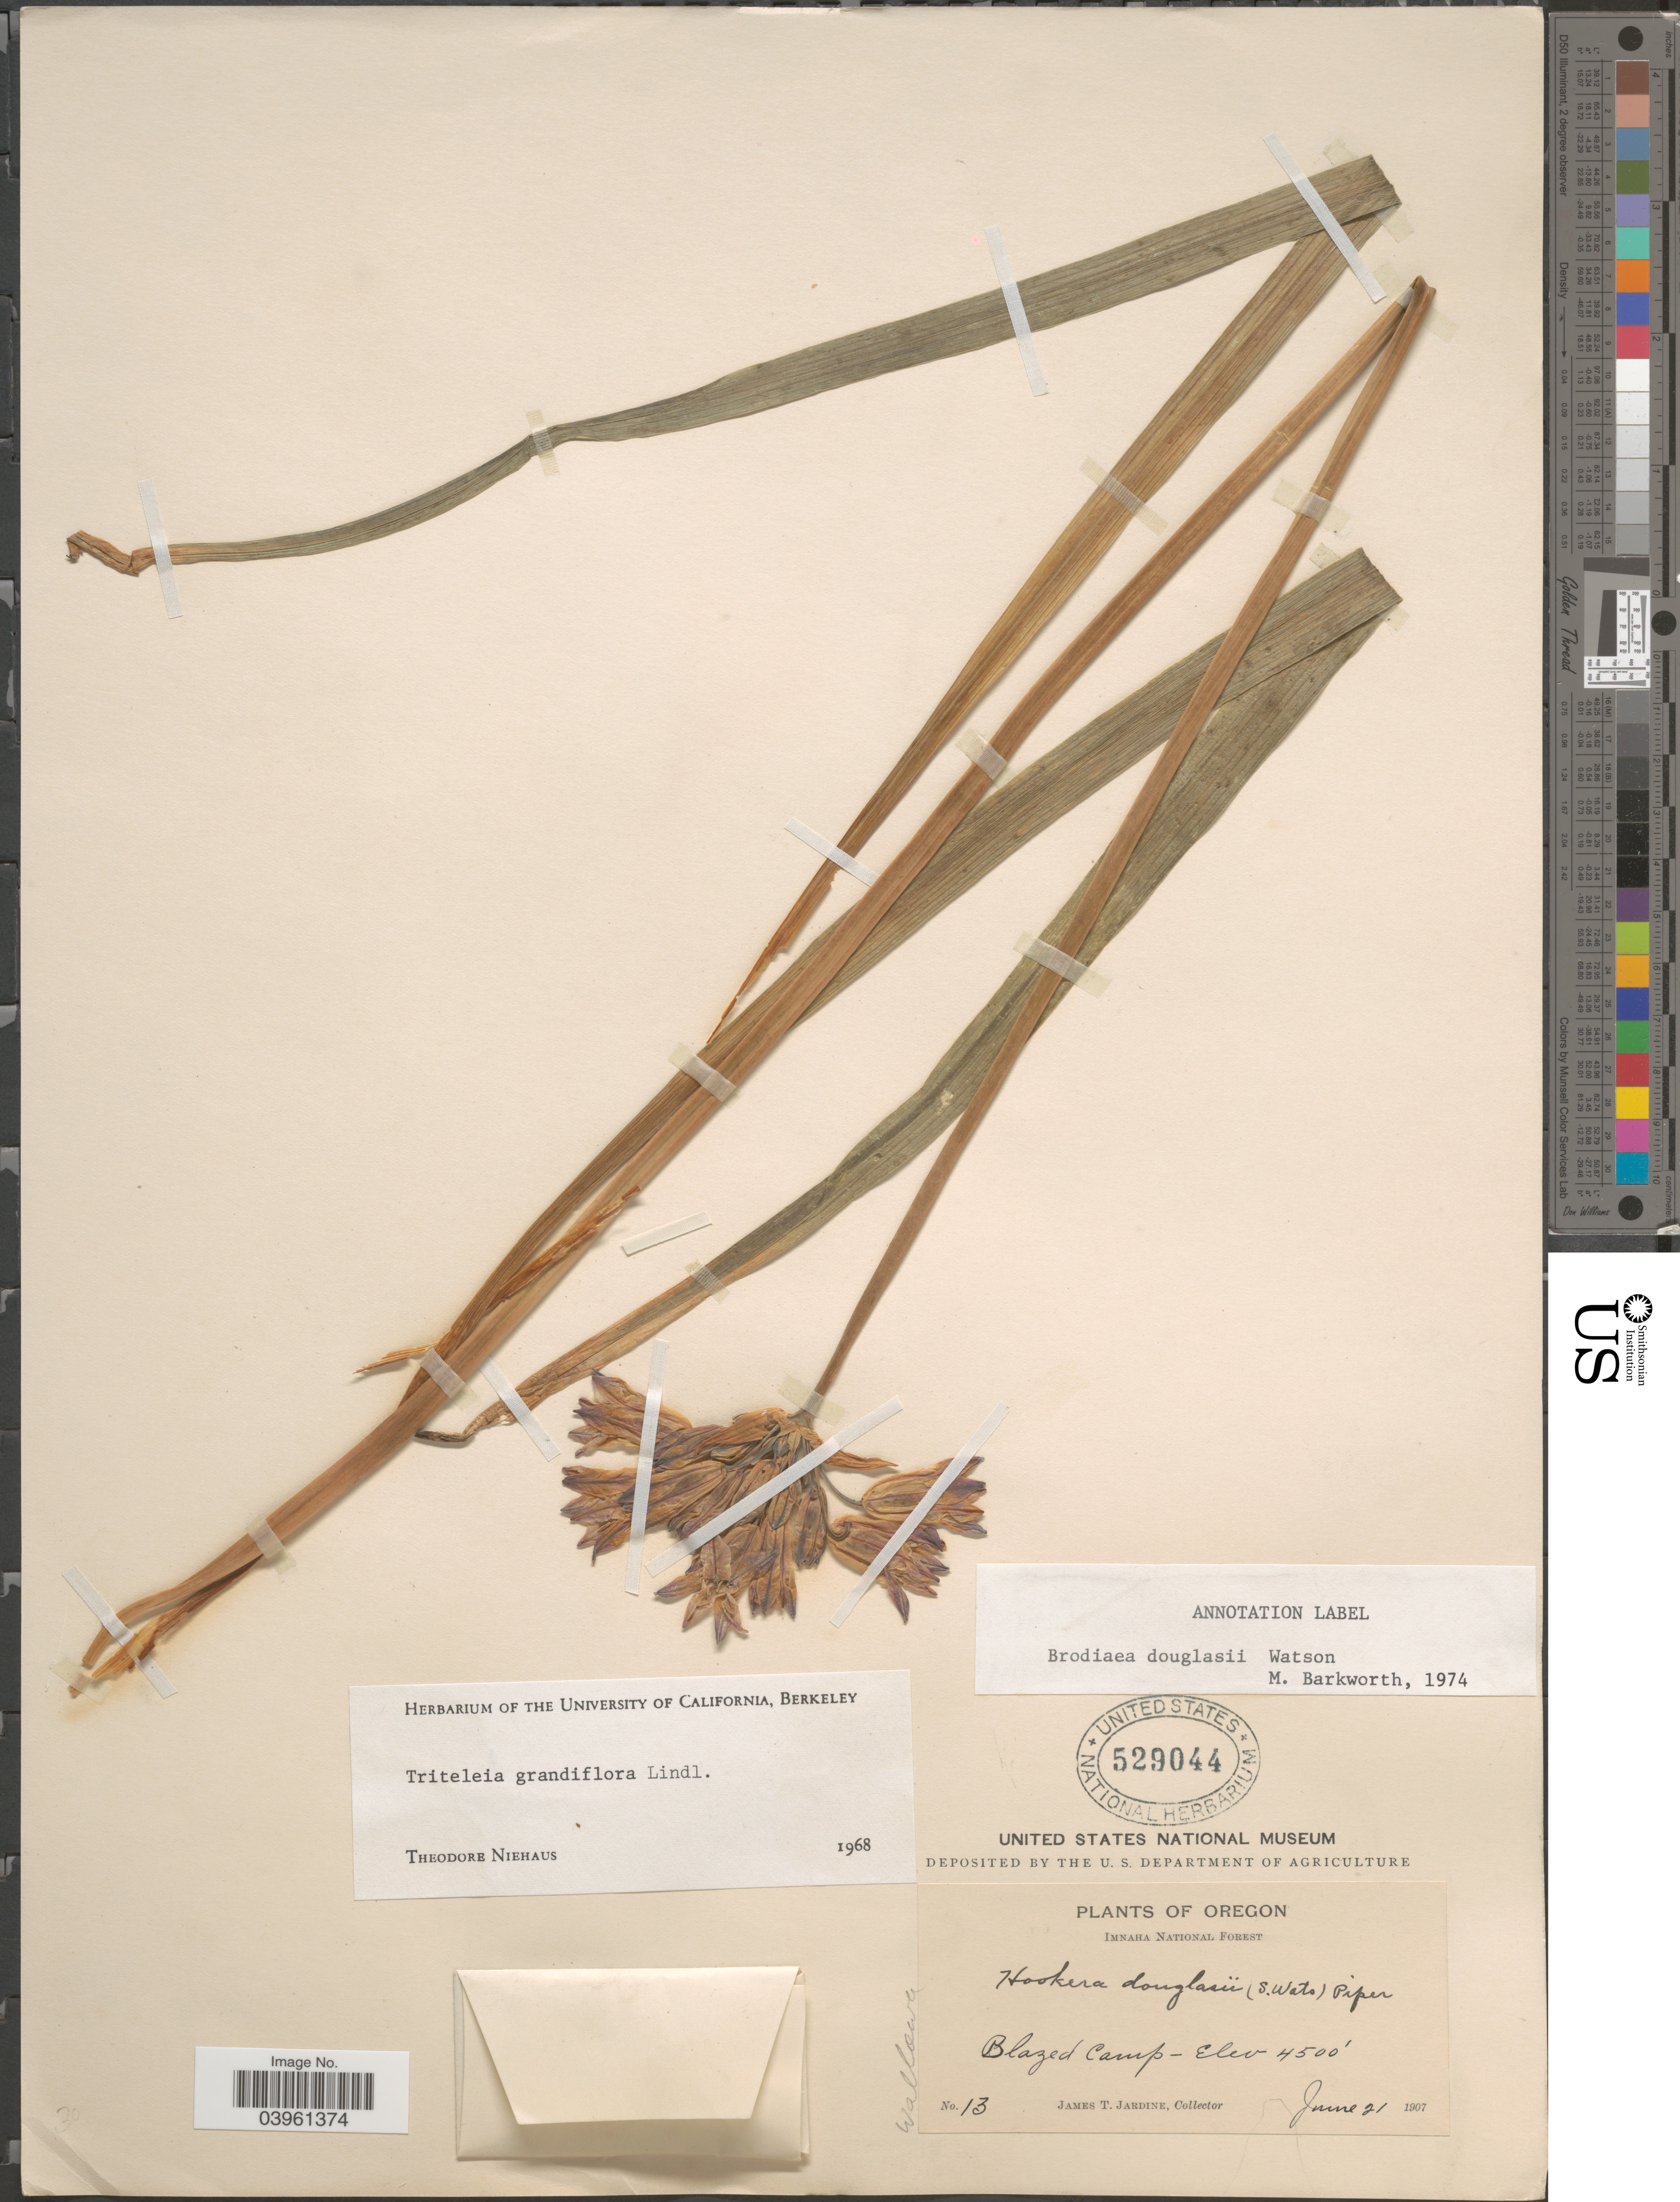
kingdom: Plantae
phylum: Tracheophyta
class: Liliopsida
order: Asparagales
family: Asparagaceae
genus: Triteleia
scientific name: Triteleia grandiflora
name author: Lindl.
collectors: J. T. Jardine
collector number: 13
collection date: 1907-06-21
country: United States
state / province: Oregon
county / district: Wallowa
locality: Imnaha National Forest. Blazed Camp. Wallowa Co.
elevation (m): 1372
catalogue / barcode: US 529044